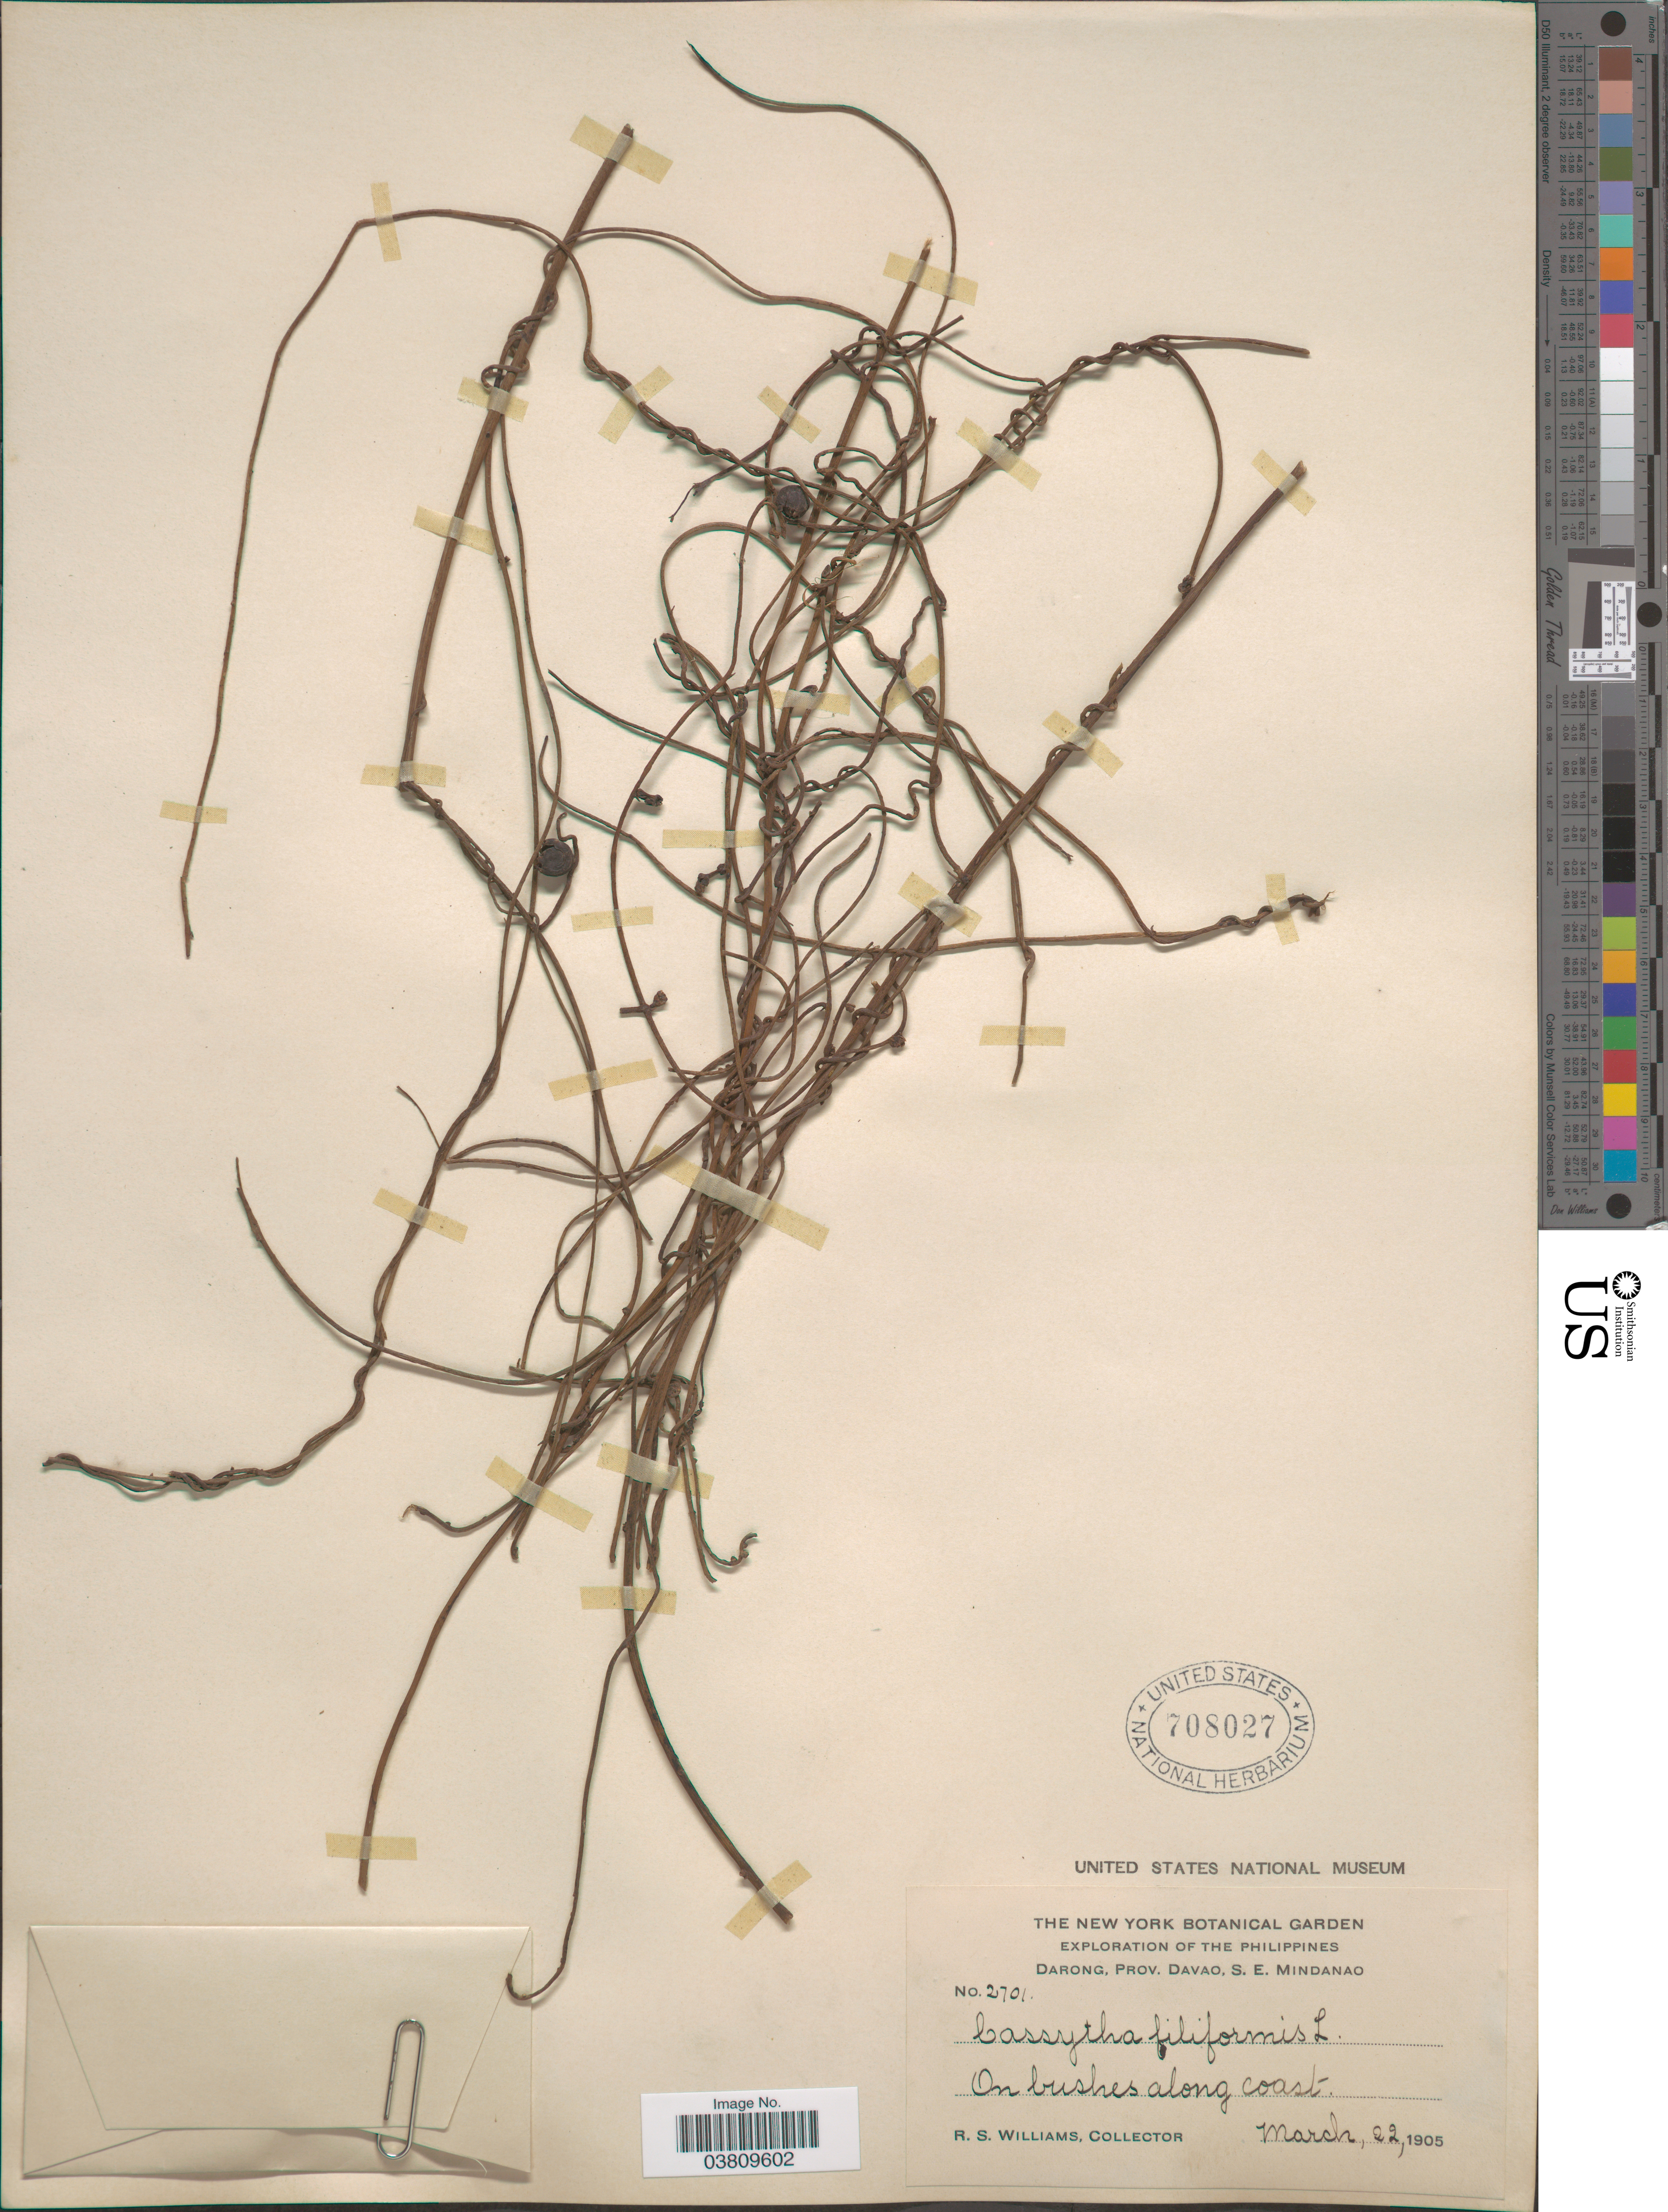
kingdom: Plantae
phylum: Tracheophyta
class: Magnoliopsida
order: Laurales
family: Lauraceae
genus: Cassytha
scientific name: Cassytha filiformis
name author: L.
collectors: R. S. Williams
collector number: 2701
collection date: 1905-03-22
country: Philippines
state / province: Davao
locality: Darong, S. E. Mindanao. Along coast.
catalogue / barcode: US 708027